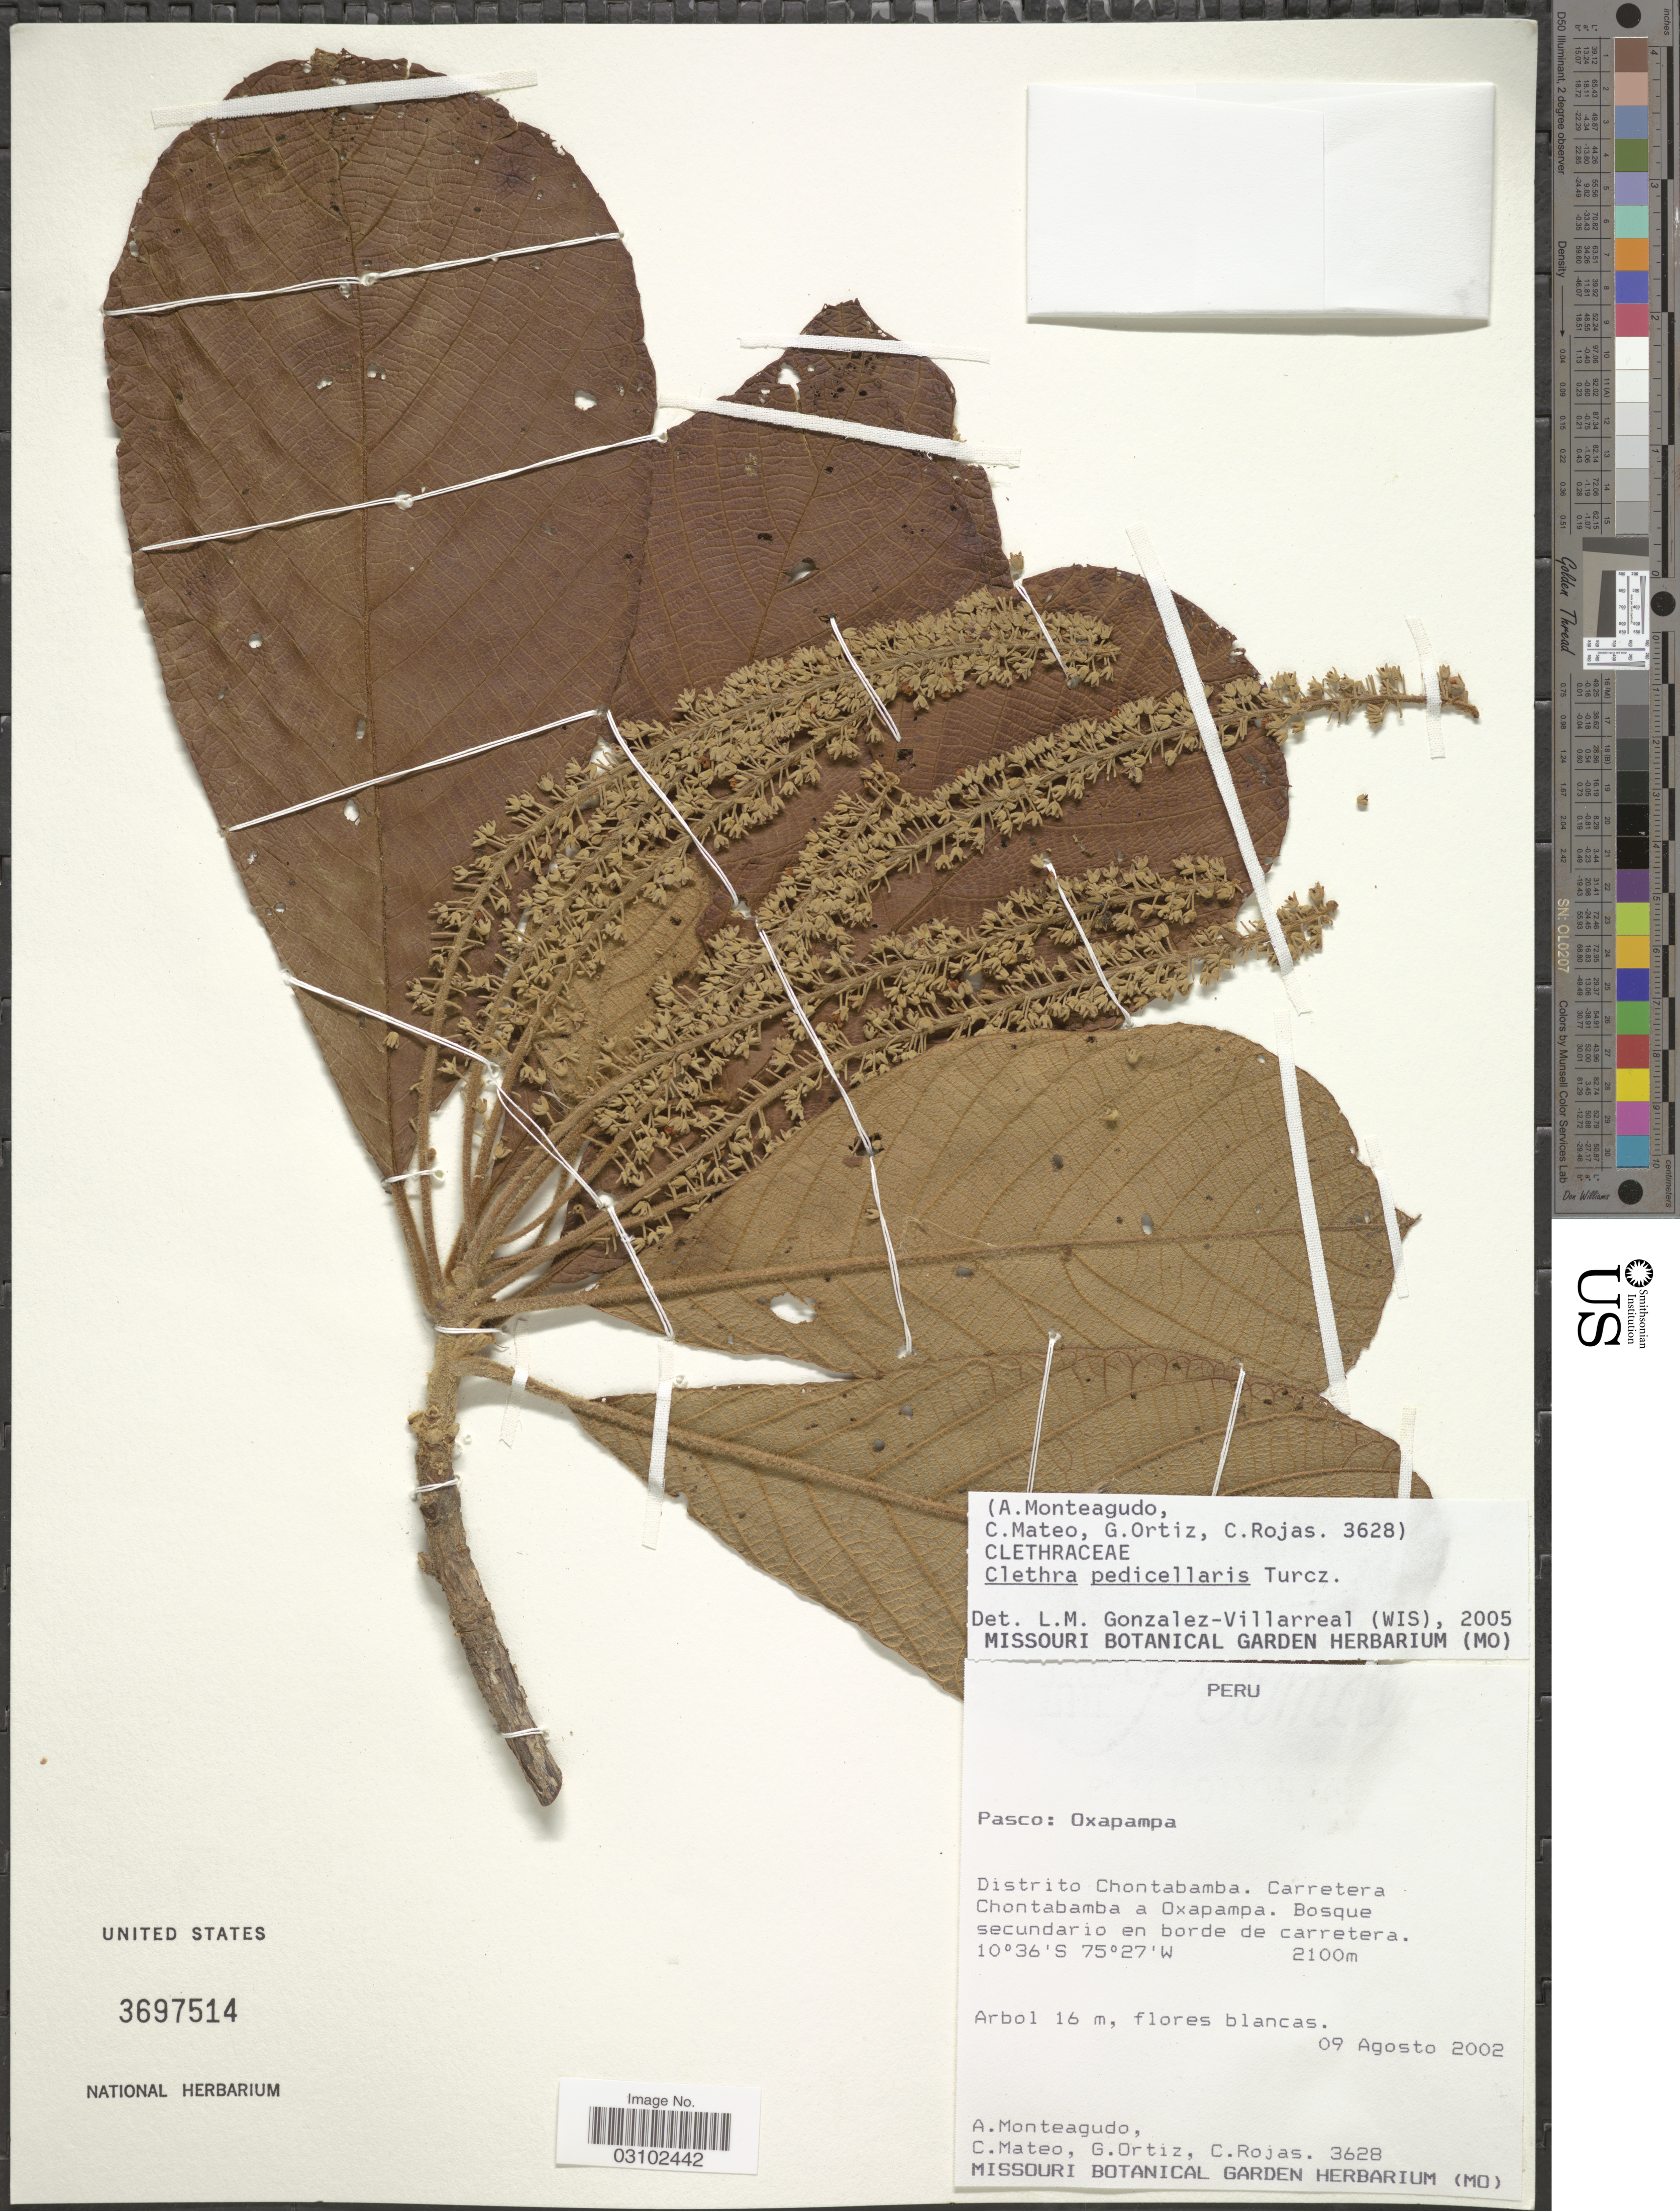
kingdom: Plantae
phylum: Tracheophyta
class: Magnoliopsida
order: Ericales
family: Clethraceae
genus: Clethra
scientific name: Clethra pedicellaris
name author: Turcz.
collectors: A. Monteagudo, C. Mateo, G. Ortiz & C. Rojas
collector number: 3628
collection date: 2002-08-09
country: Peru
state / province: Pasco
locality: Oxapampa, Distrito Chontabamba. Carretera Chontabamba a Oxapampa.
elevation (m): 2100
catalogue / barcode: US 3697514